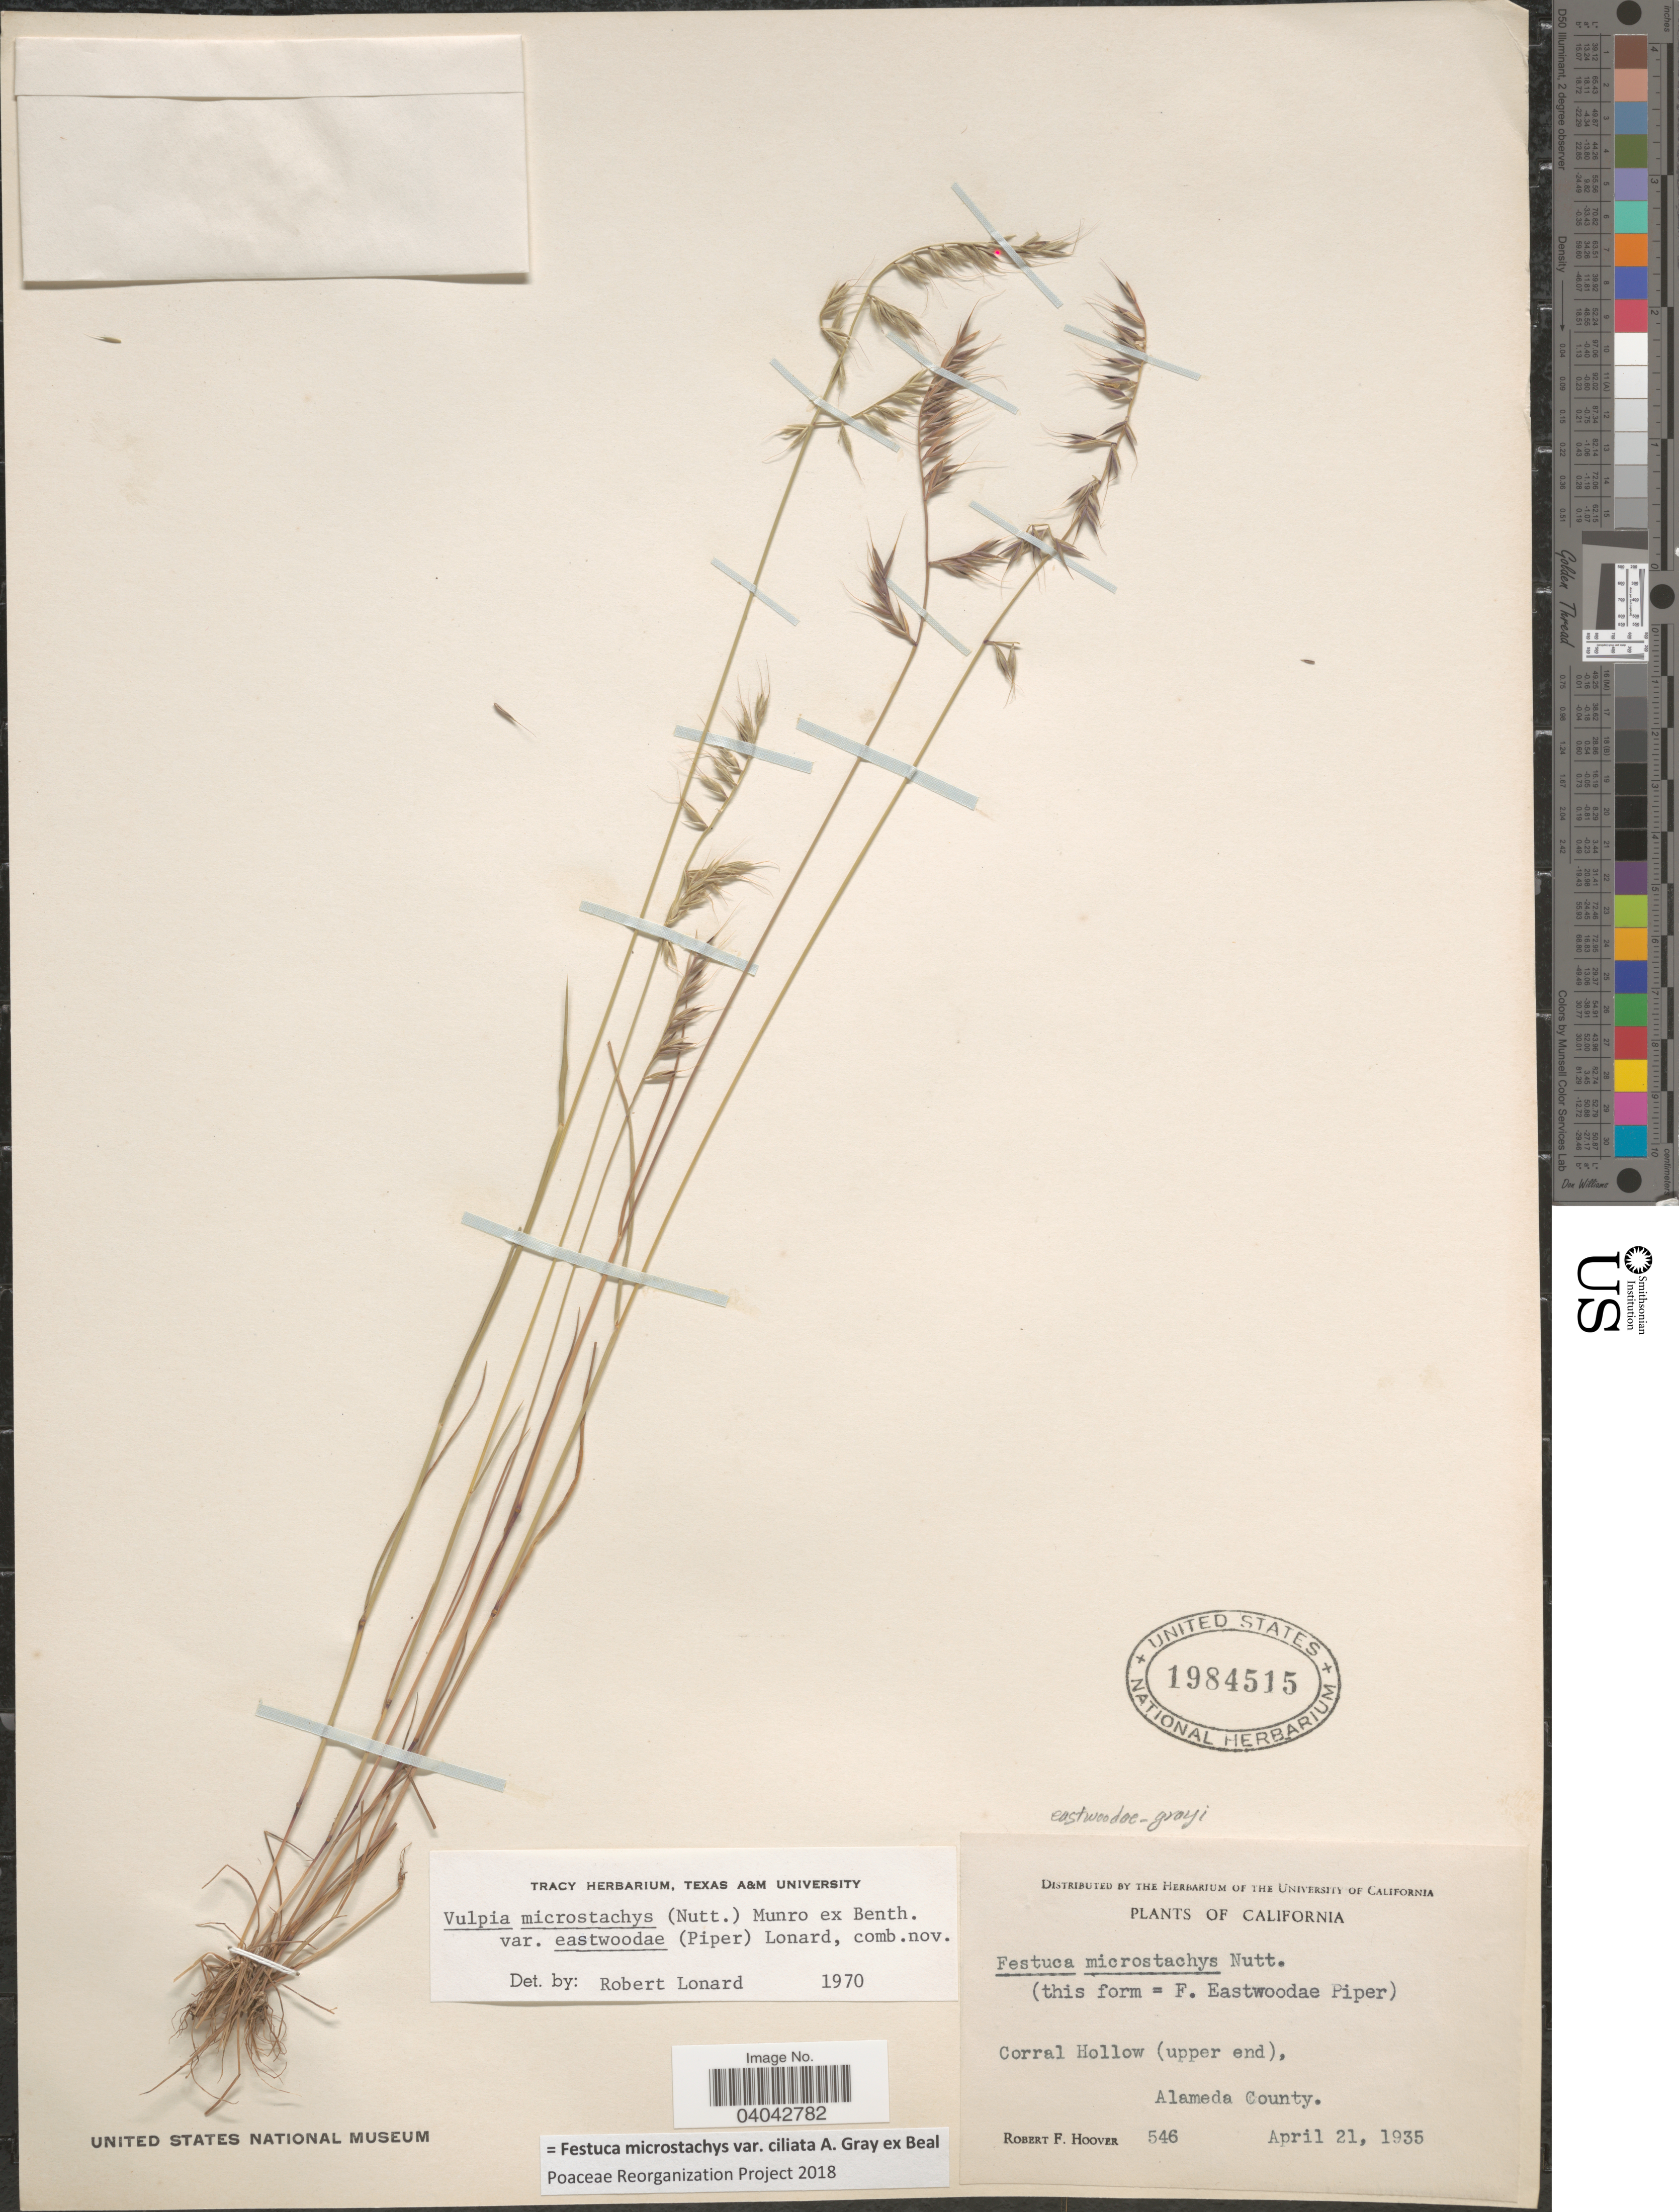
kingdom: Plantae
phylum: Tracheophyta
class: Liliopsida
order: Poales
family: Poaceae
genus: Festuca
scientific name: Festuca microstachys var. ciliata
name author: A. Gray ex W.J. Beal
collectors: R. F. Hoover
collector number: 546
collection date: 1935-04-21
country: United States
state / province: California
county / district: Alameda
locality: Corral Hollow (upper end), Alameda County.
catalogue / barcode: US 1984515